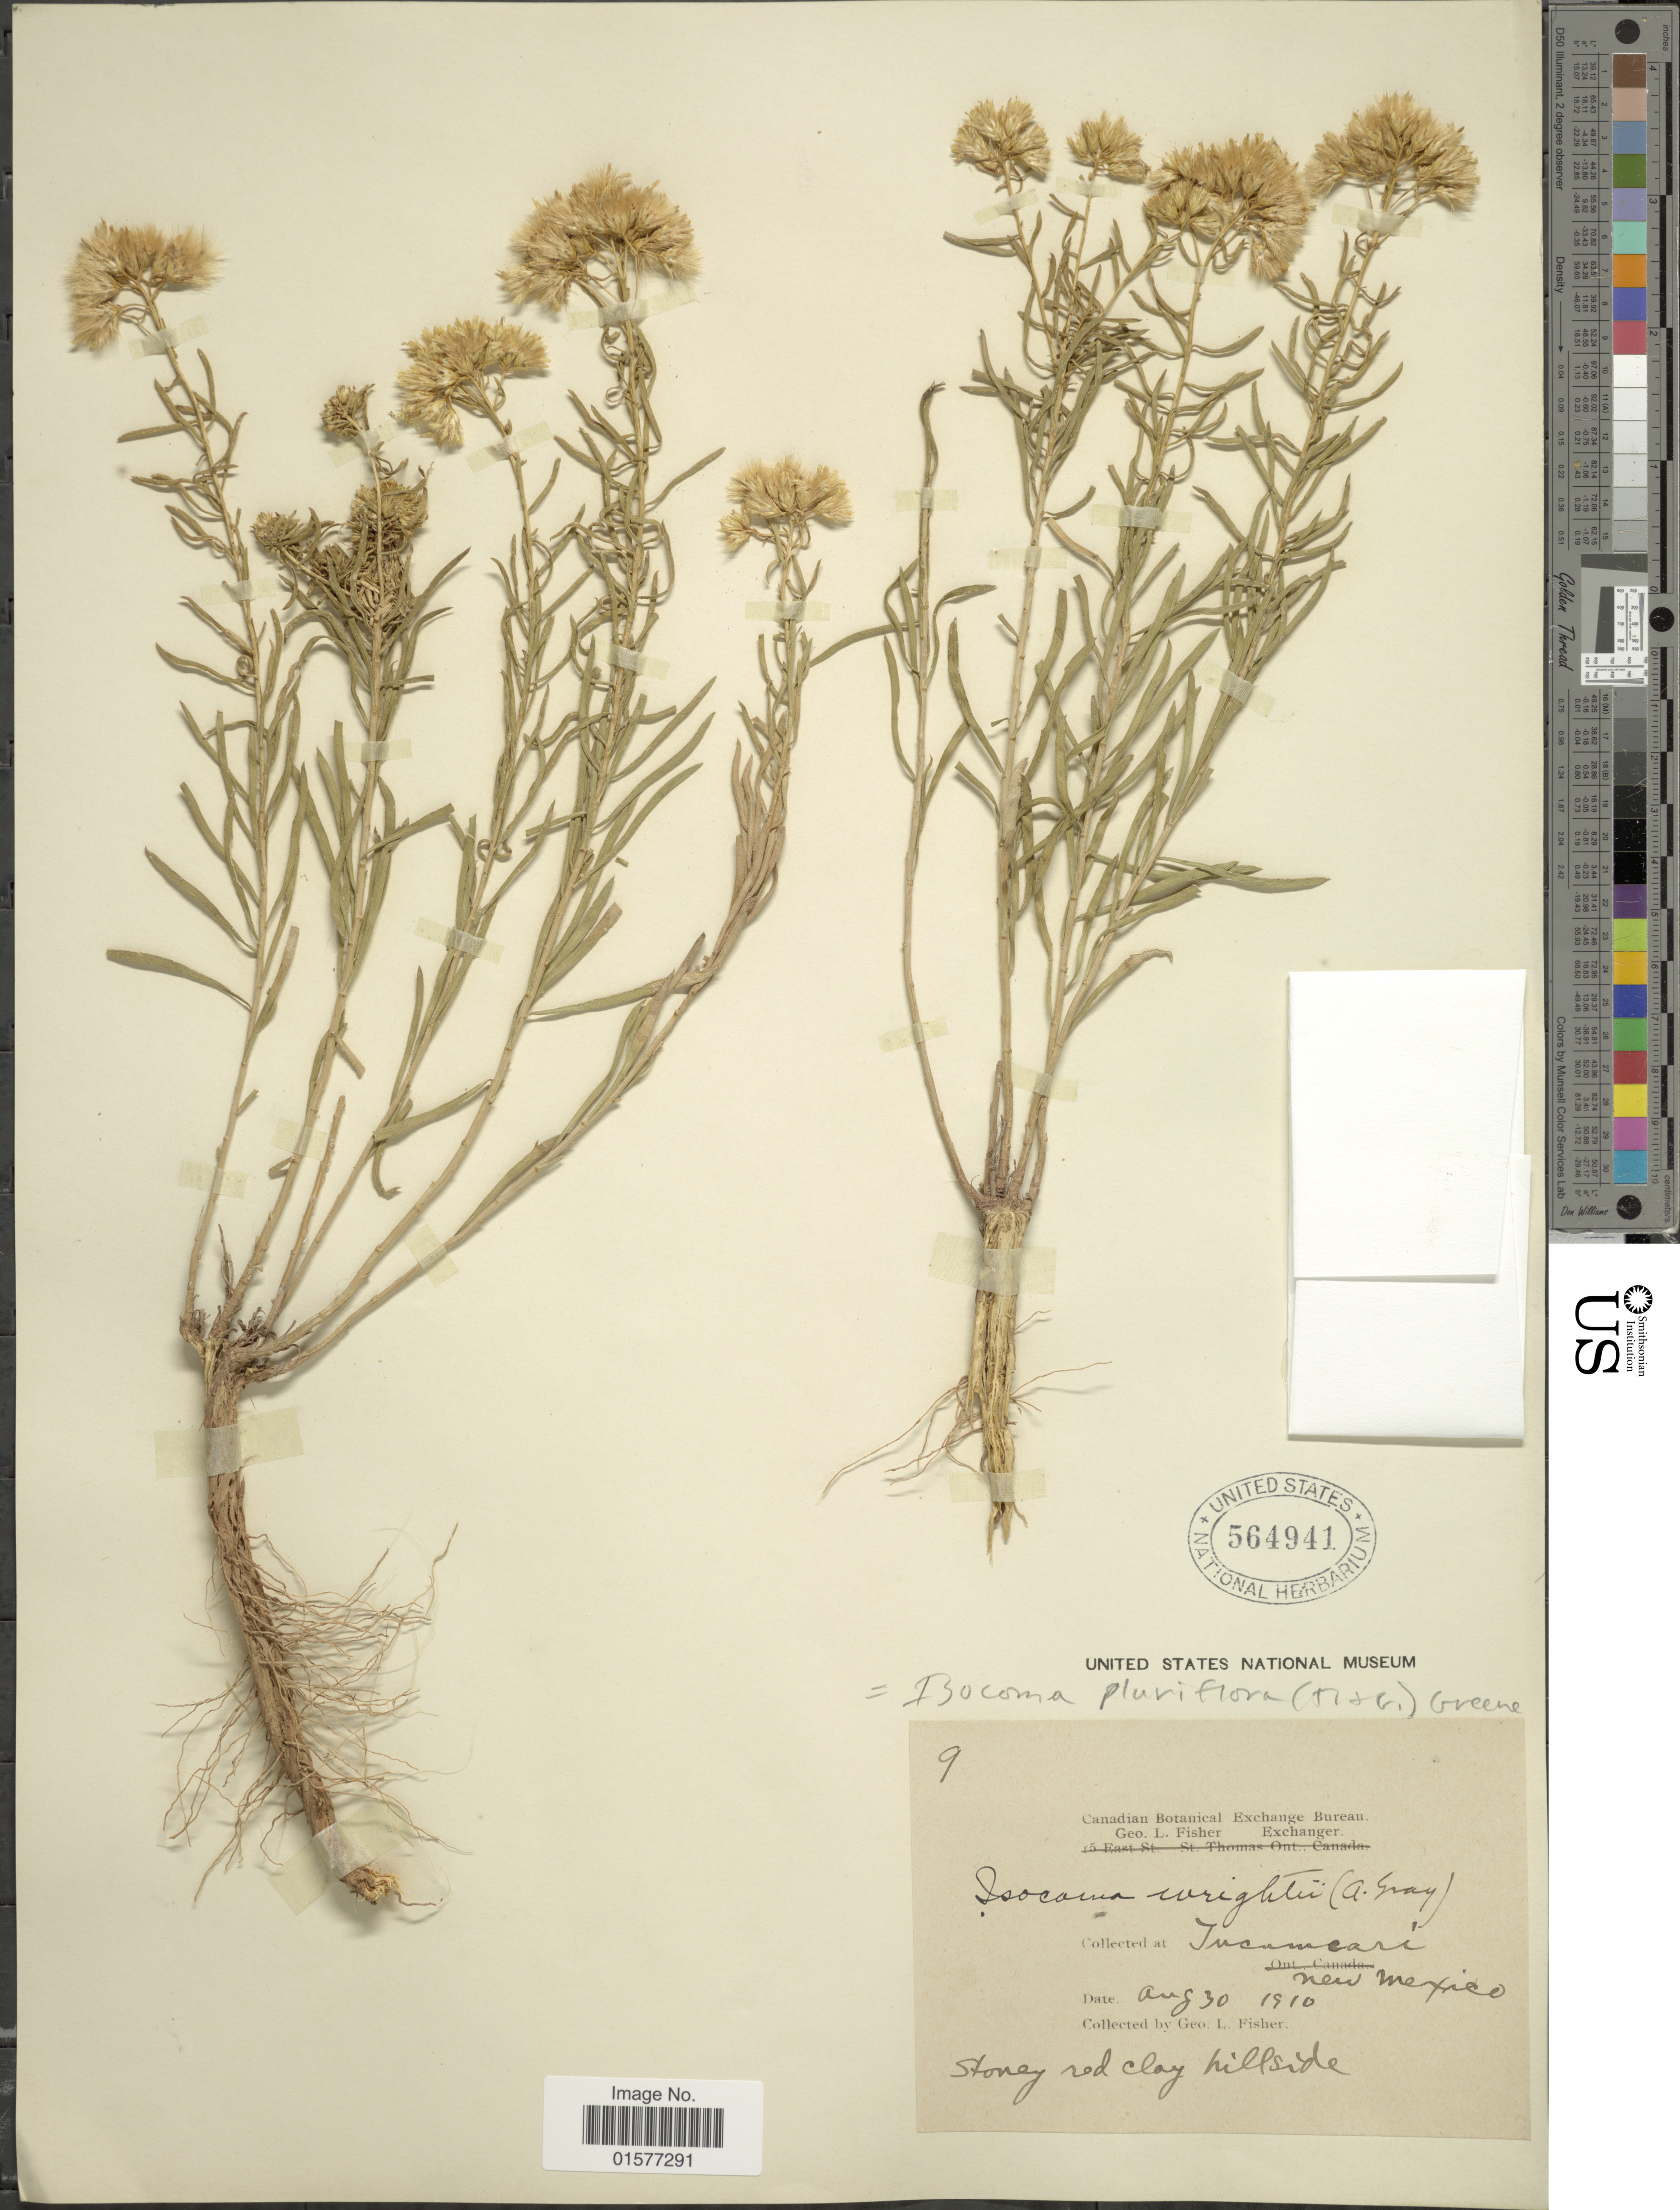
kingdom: Plantae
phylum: Tracheophyta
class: Magnoliopsida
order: Asterales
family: Asteraceae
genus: Isocoma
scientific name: Isocoma pluriflora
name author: (Torr. & A. Gray) Greene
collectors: G. L. Fisher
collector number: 9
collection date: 1910-08-30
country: United States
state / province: New Mexico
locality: Tucumcari, stoney red clay hillside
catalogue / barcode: US 564941